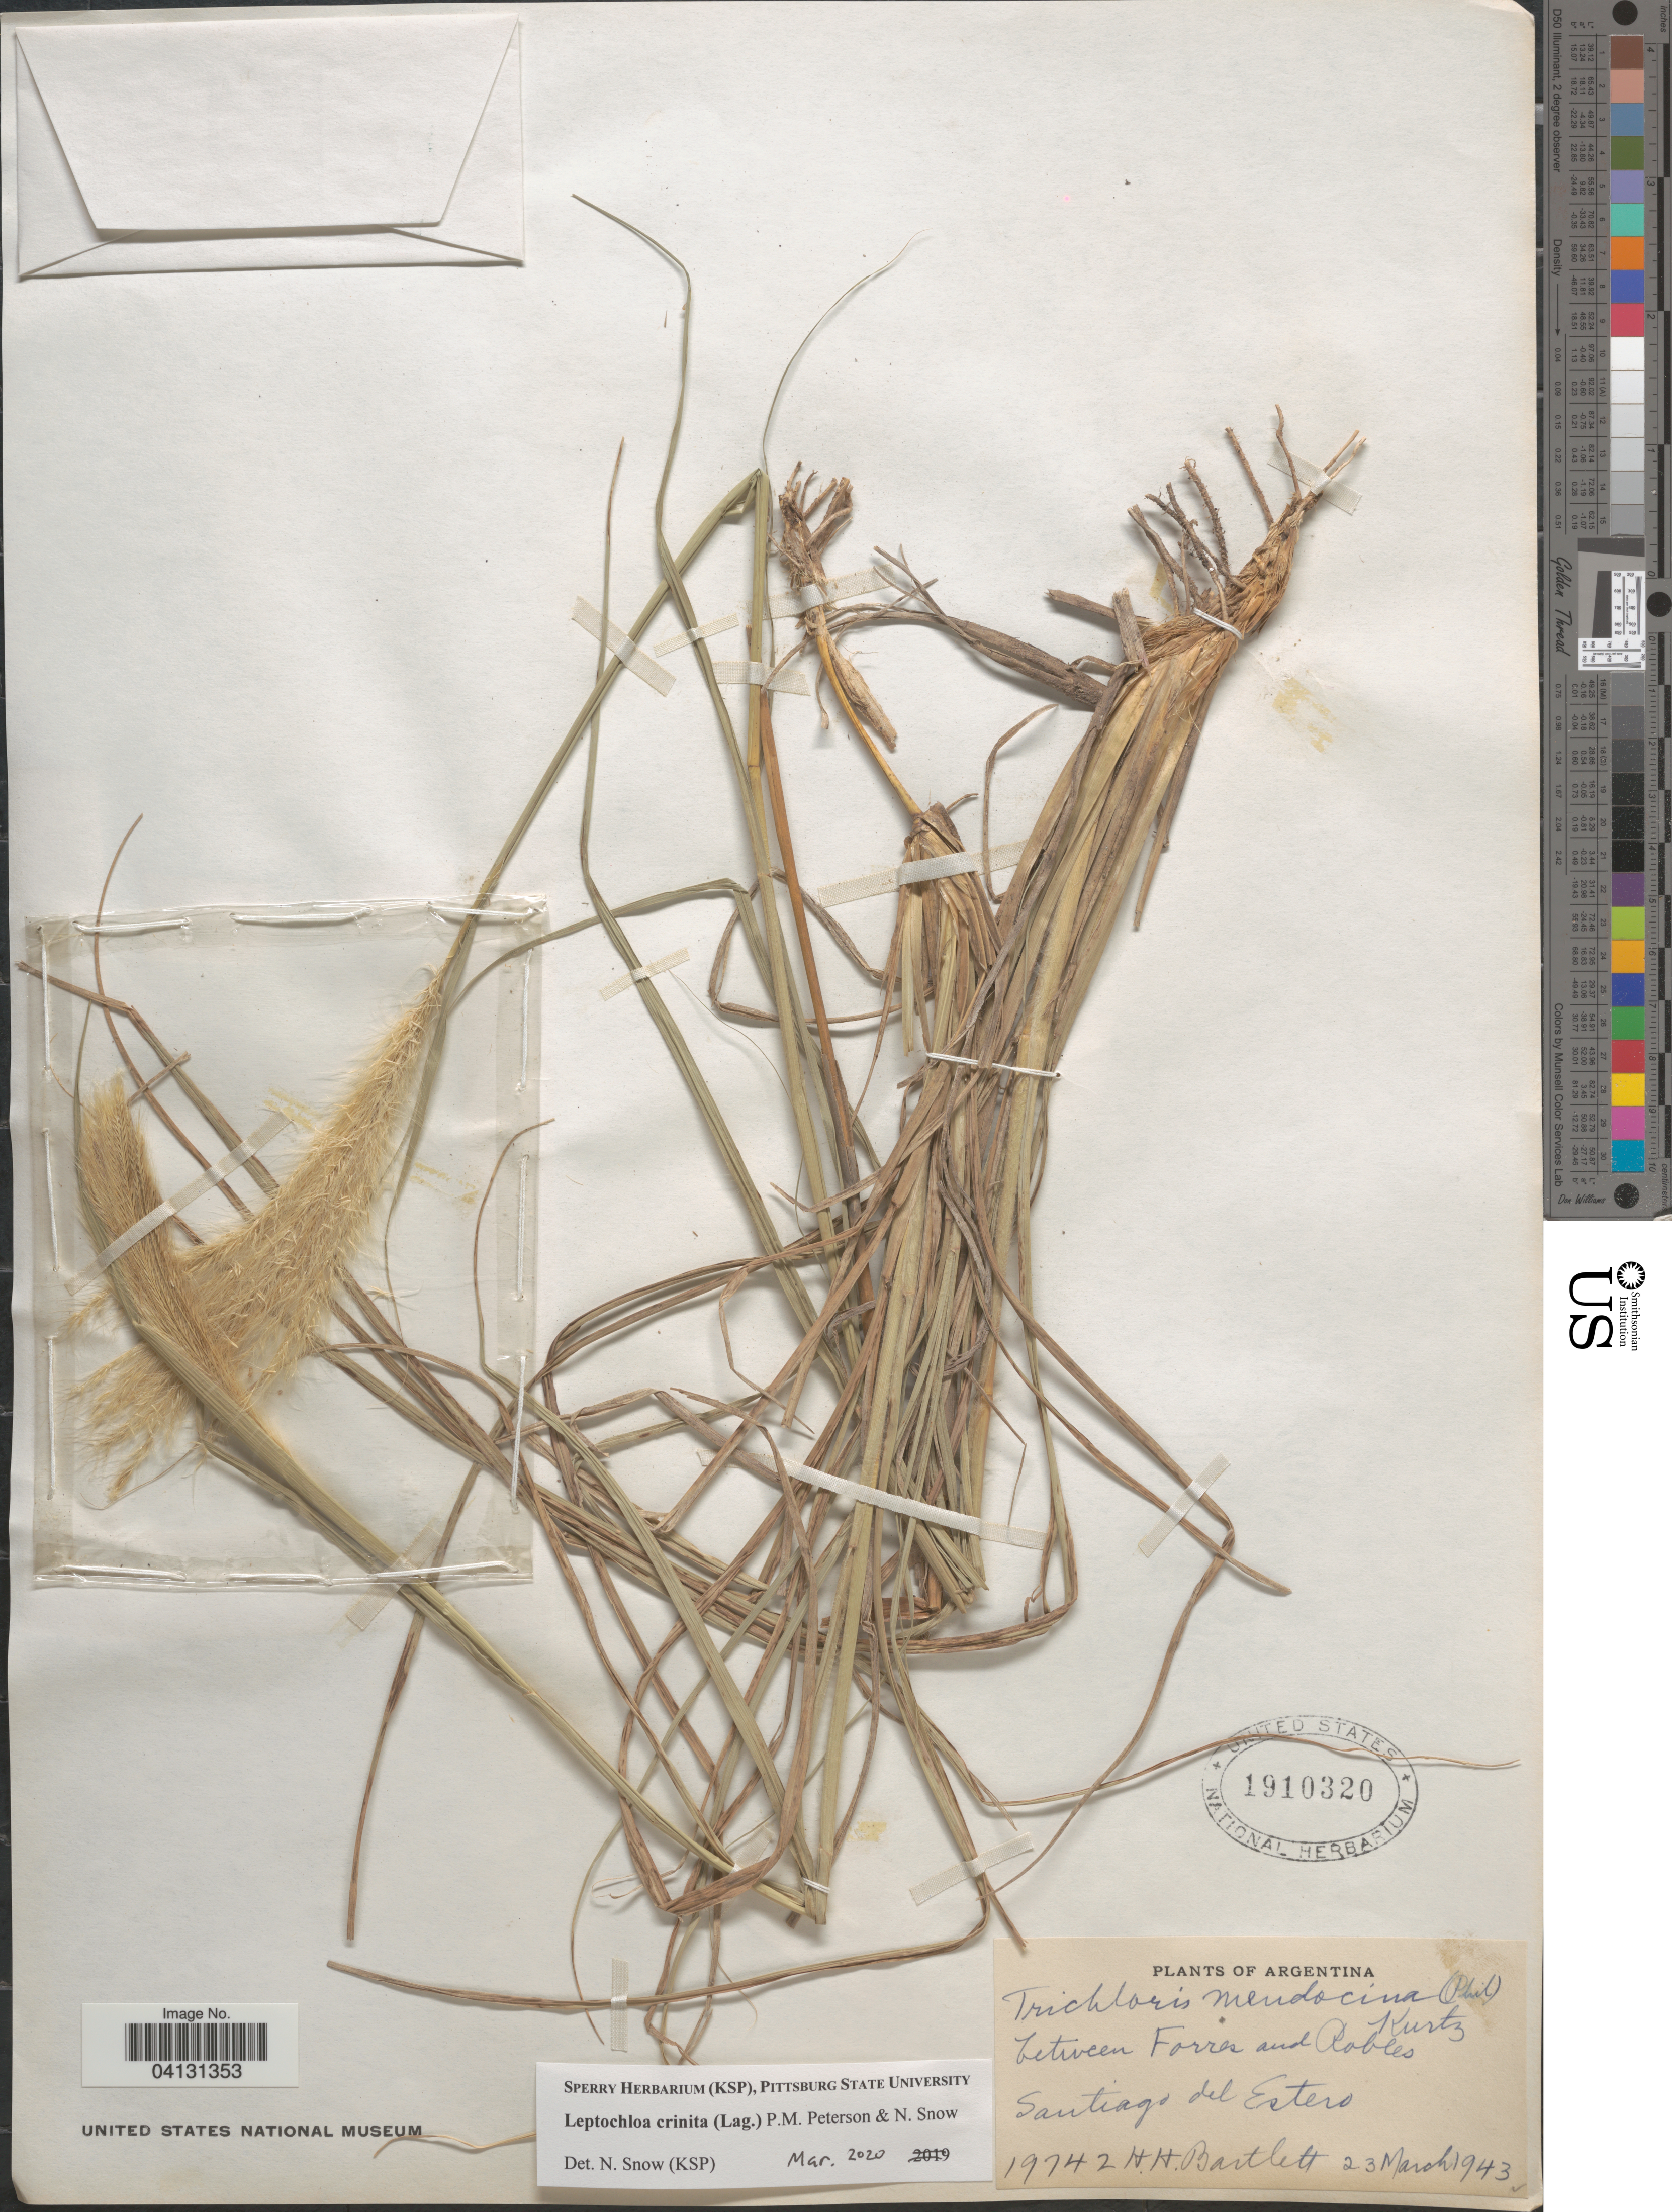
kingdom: Plantae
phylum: Tracheophyta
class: Liliopsida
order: Poales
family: Poaceae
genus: Leptochloa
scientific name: Leptochloa crinita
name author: (Lag.) P.M. Peterson & N. Snow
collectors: H. H. Bartlett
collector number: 19742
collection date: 1943-03-23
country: Argentina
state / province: Santiago del Estero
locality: Between Forres and Robles.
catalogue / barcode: US 1910320